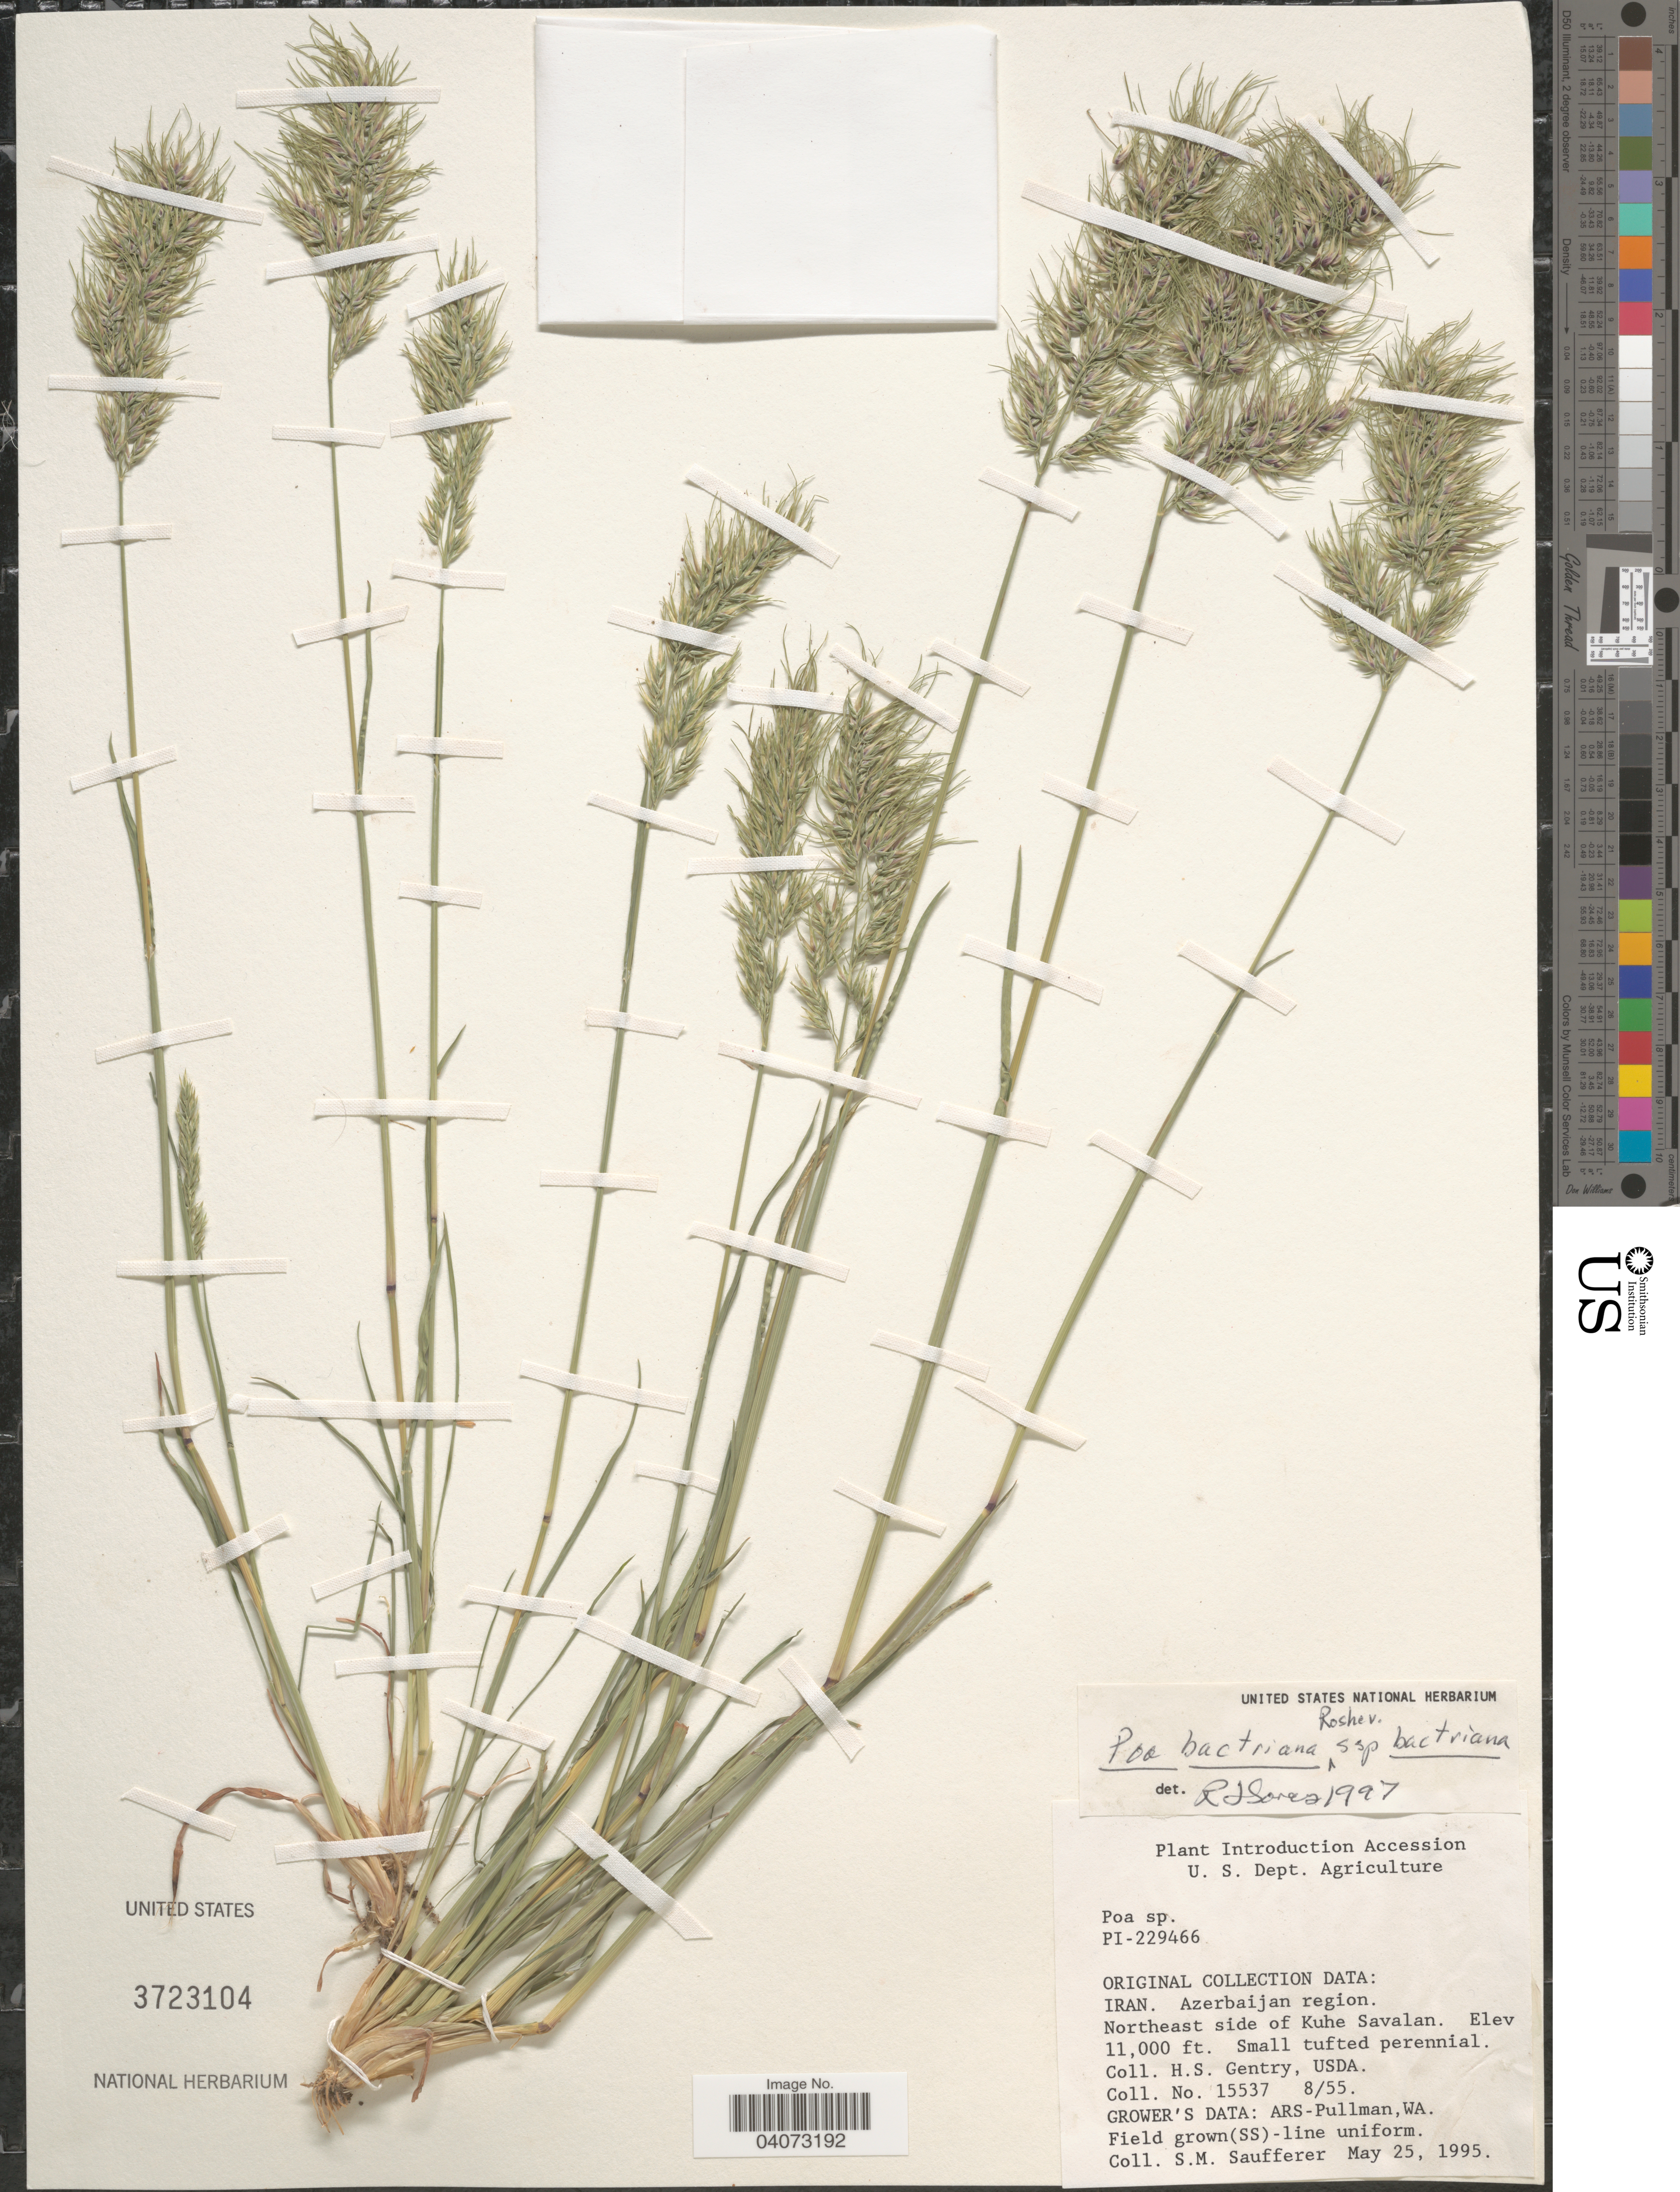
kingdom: Plantae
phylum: Tracheophyta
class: Liliopsida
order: Poales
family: Poaceae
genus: Poa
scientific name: Poa sinaica var. vivipara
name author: Täckh.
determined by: Soreng, Robert J., Research Associate (BOT), Smithsonian Institution - National Museum of Natural History (UNITED STATES)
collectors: S. Saufferer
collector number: PI-229466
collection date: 1995-05-25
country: United States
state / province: Washington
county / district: Whitman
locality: ARS-Pullman.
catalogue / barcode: US 3723104